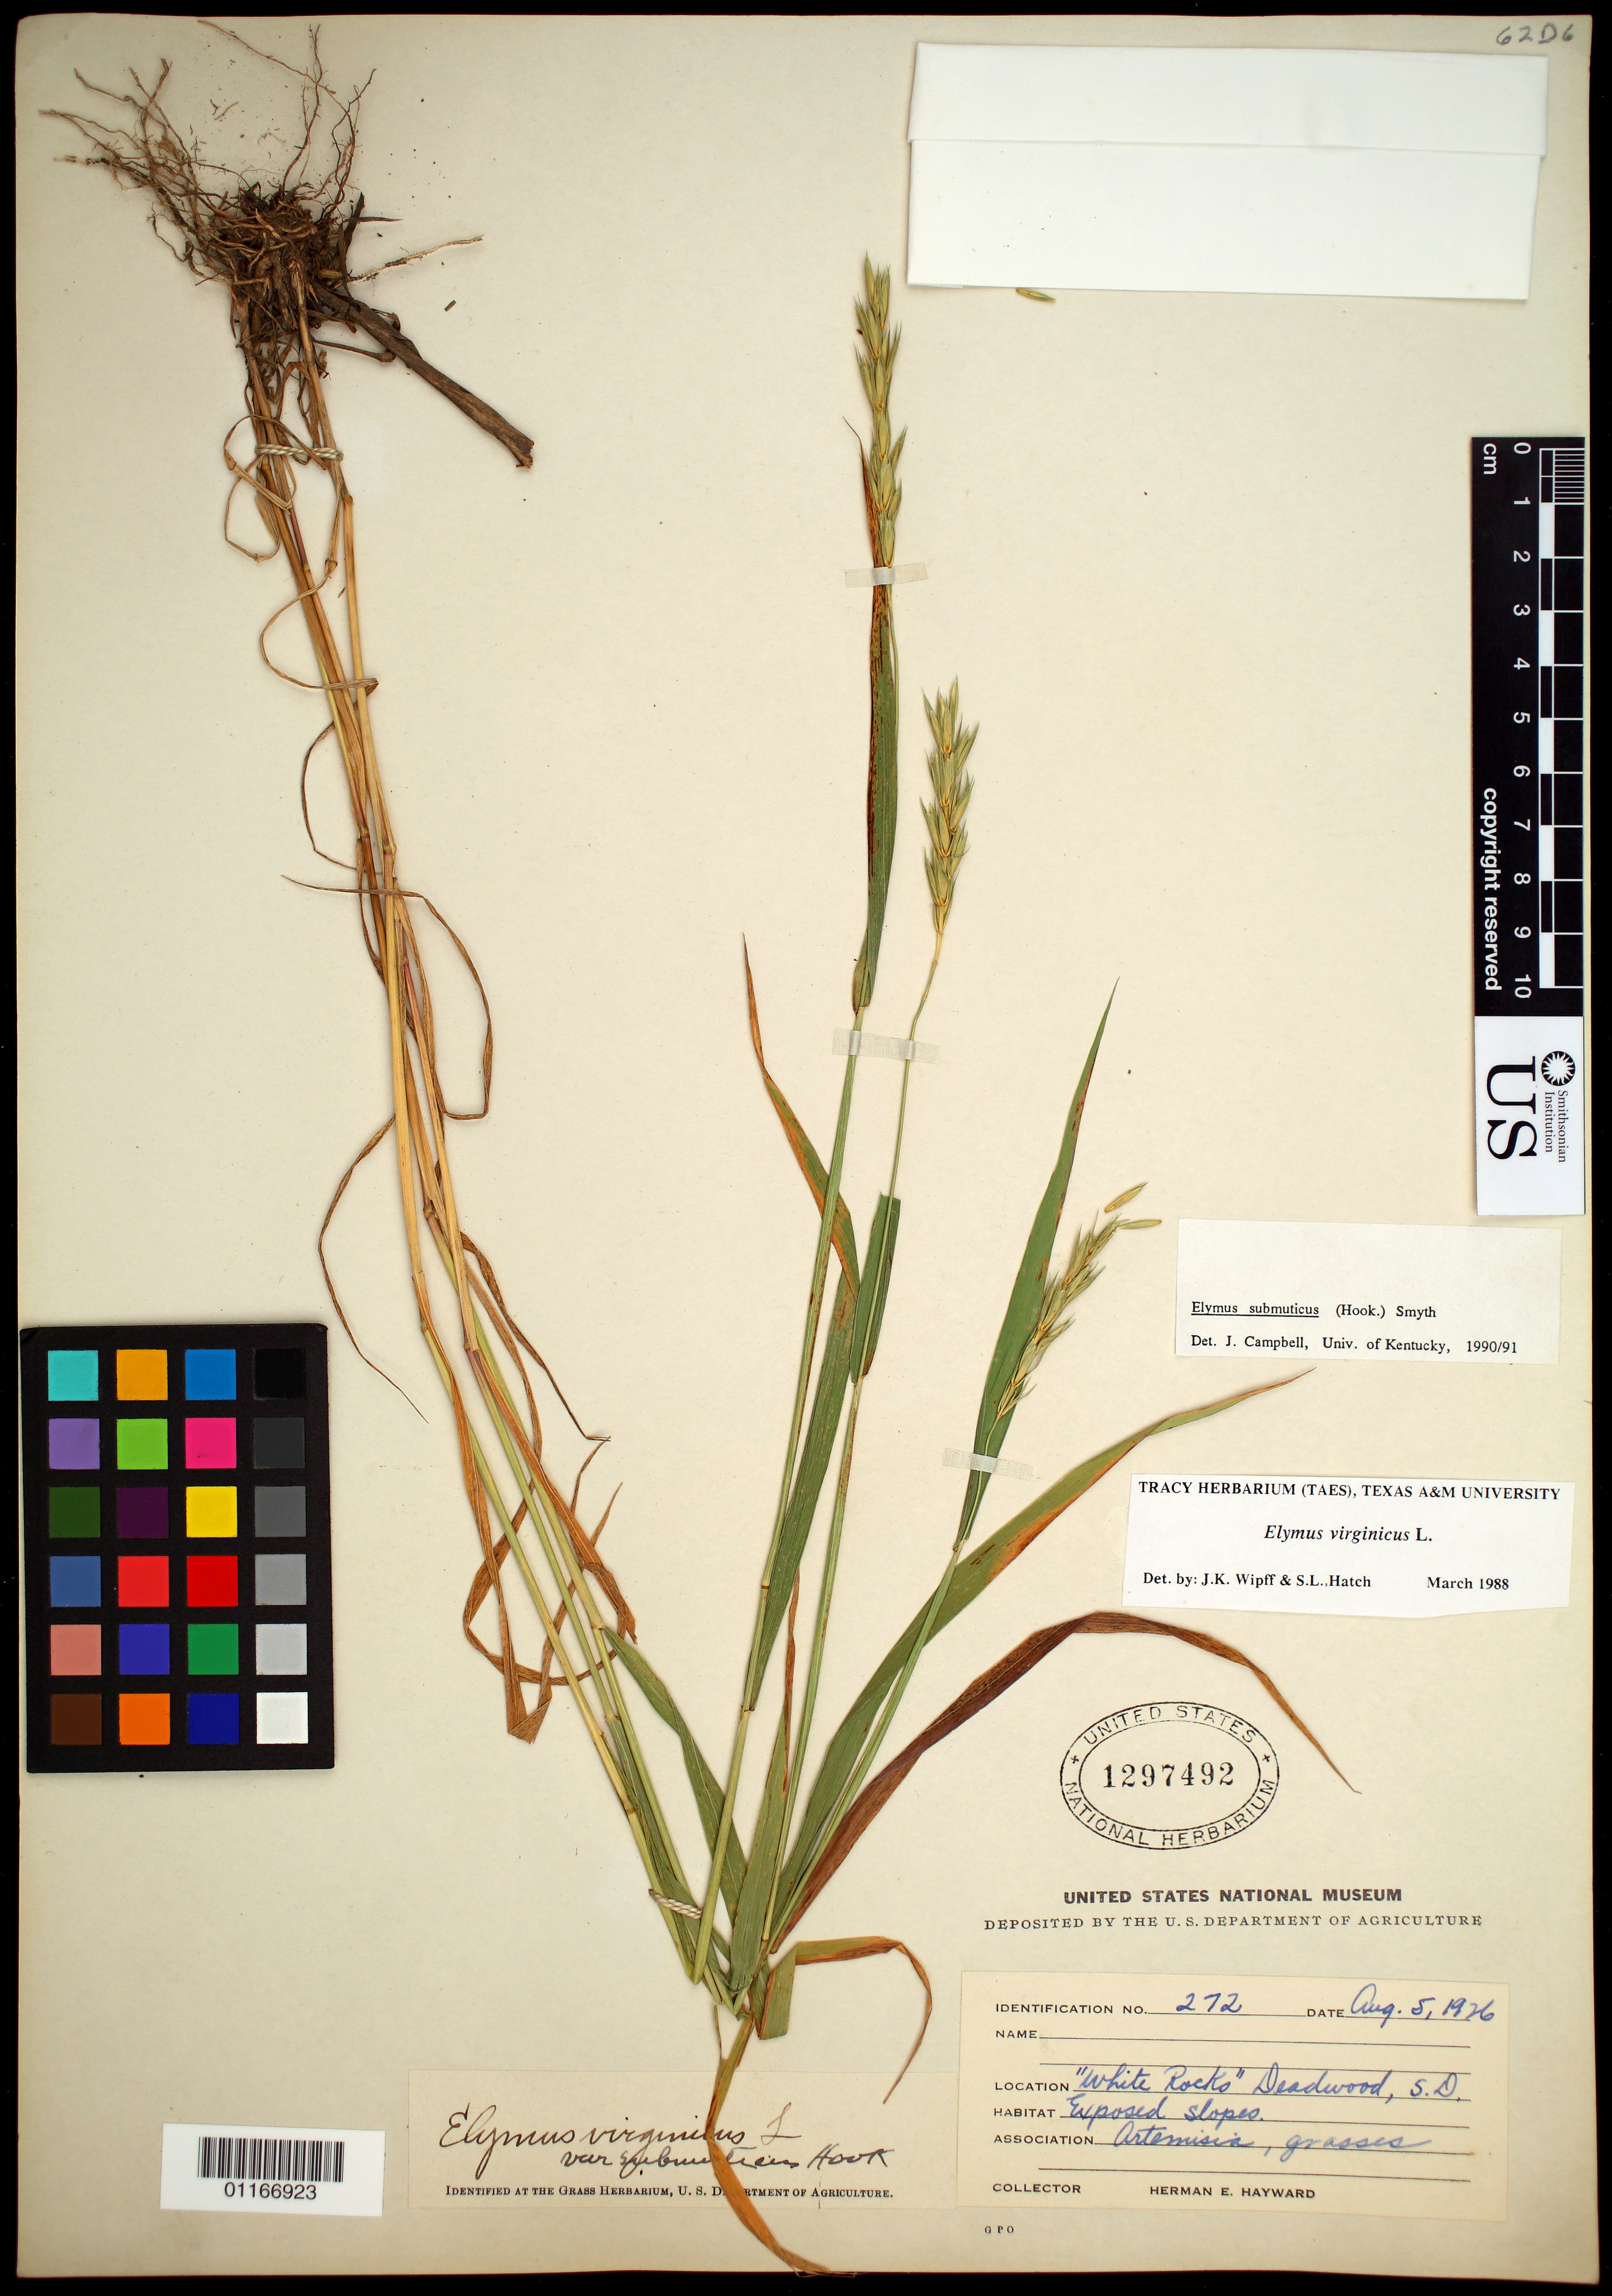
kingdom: Plantae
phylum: Tracheophyta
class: Liliopsida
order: Poales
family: Poaceae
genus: Elymus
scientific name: Elymus curvatus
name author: Piper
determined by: Poaceae Reorganization Project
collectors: H. Hayward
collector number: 272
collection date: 1926-08-05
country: United States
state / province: South Dakota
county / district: Lawrence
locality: Deadwood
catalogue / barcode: US 1297492